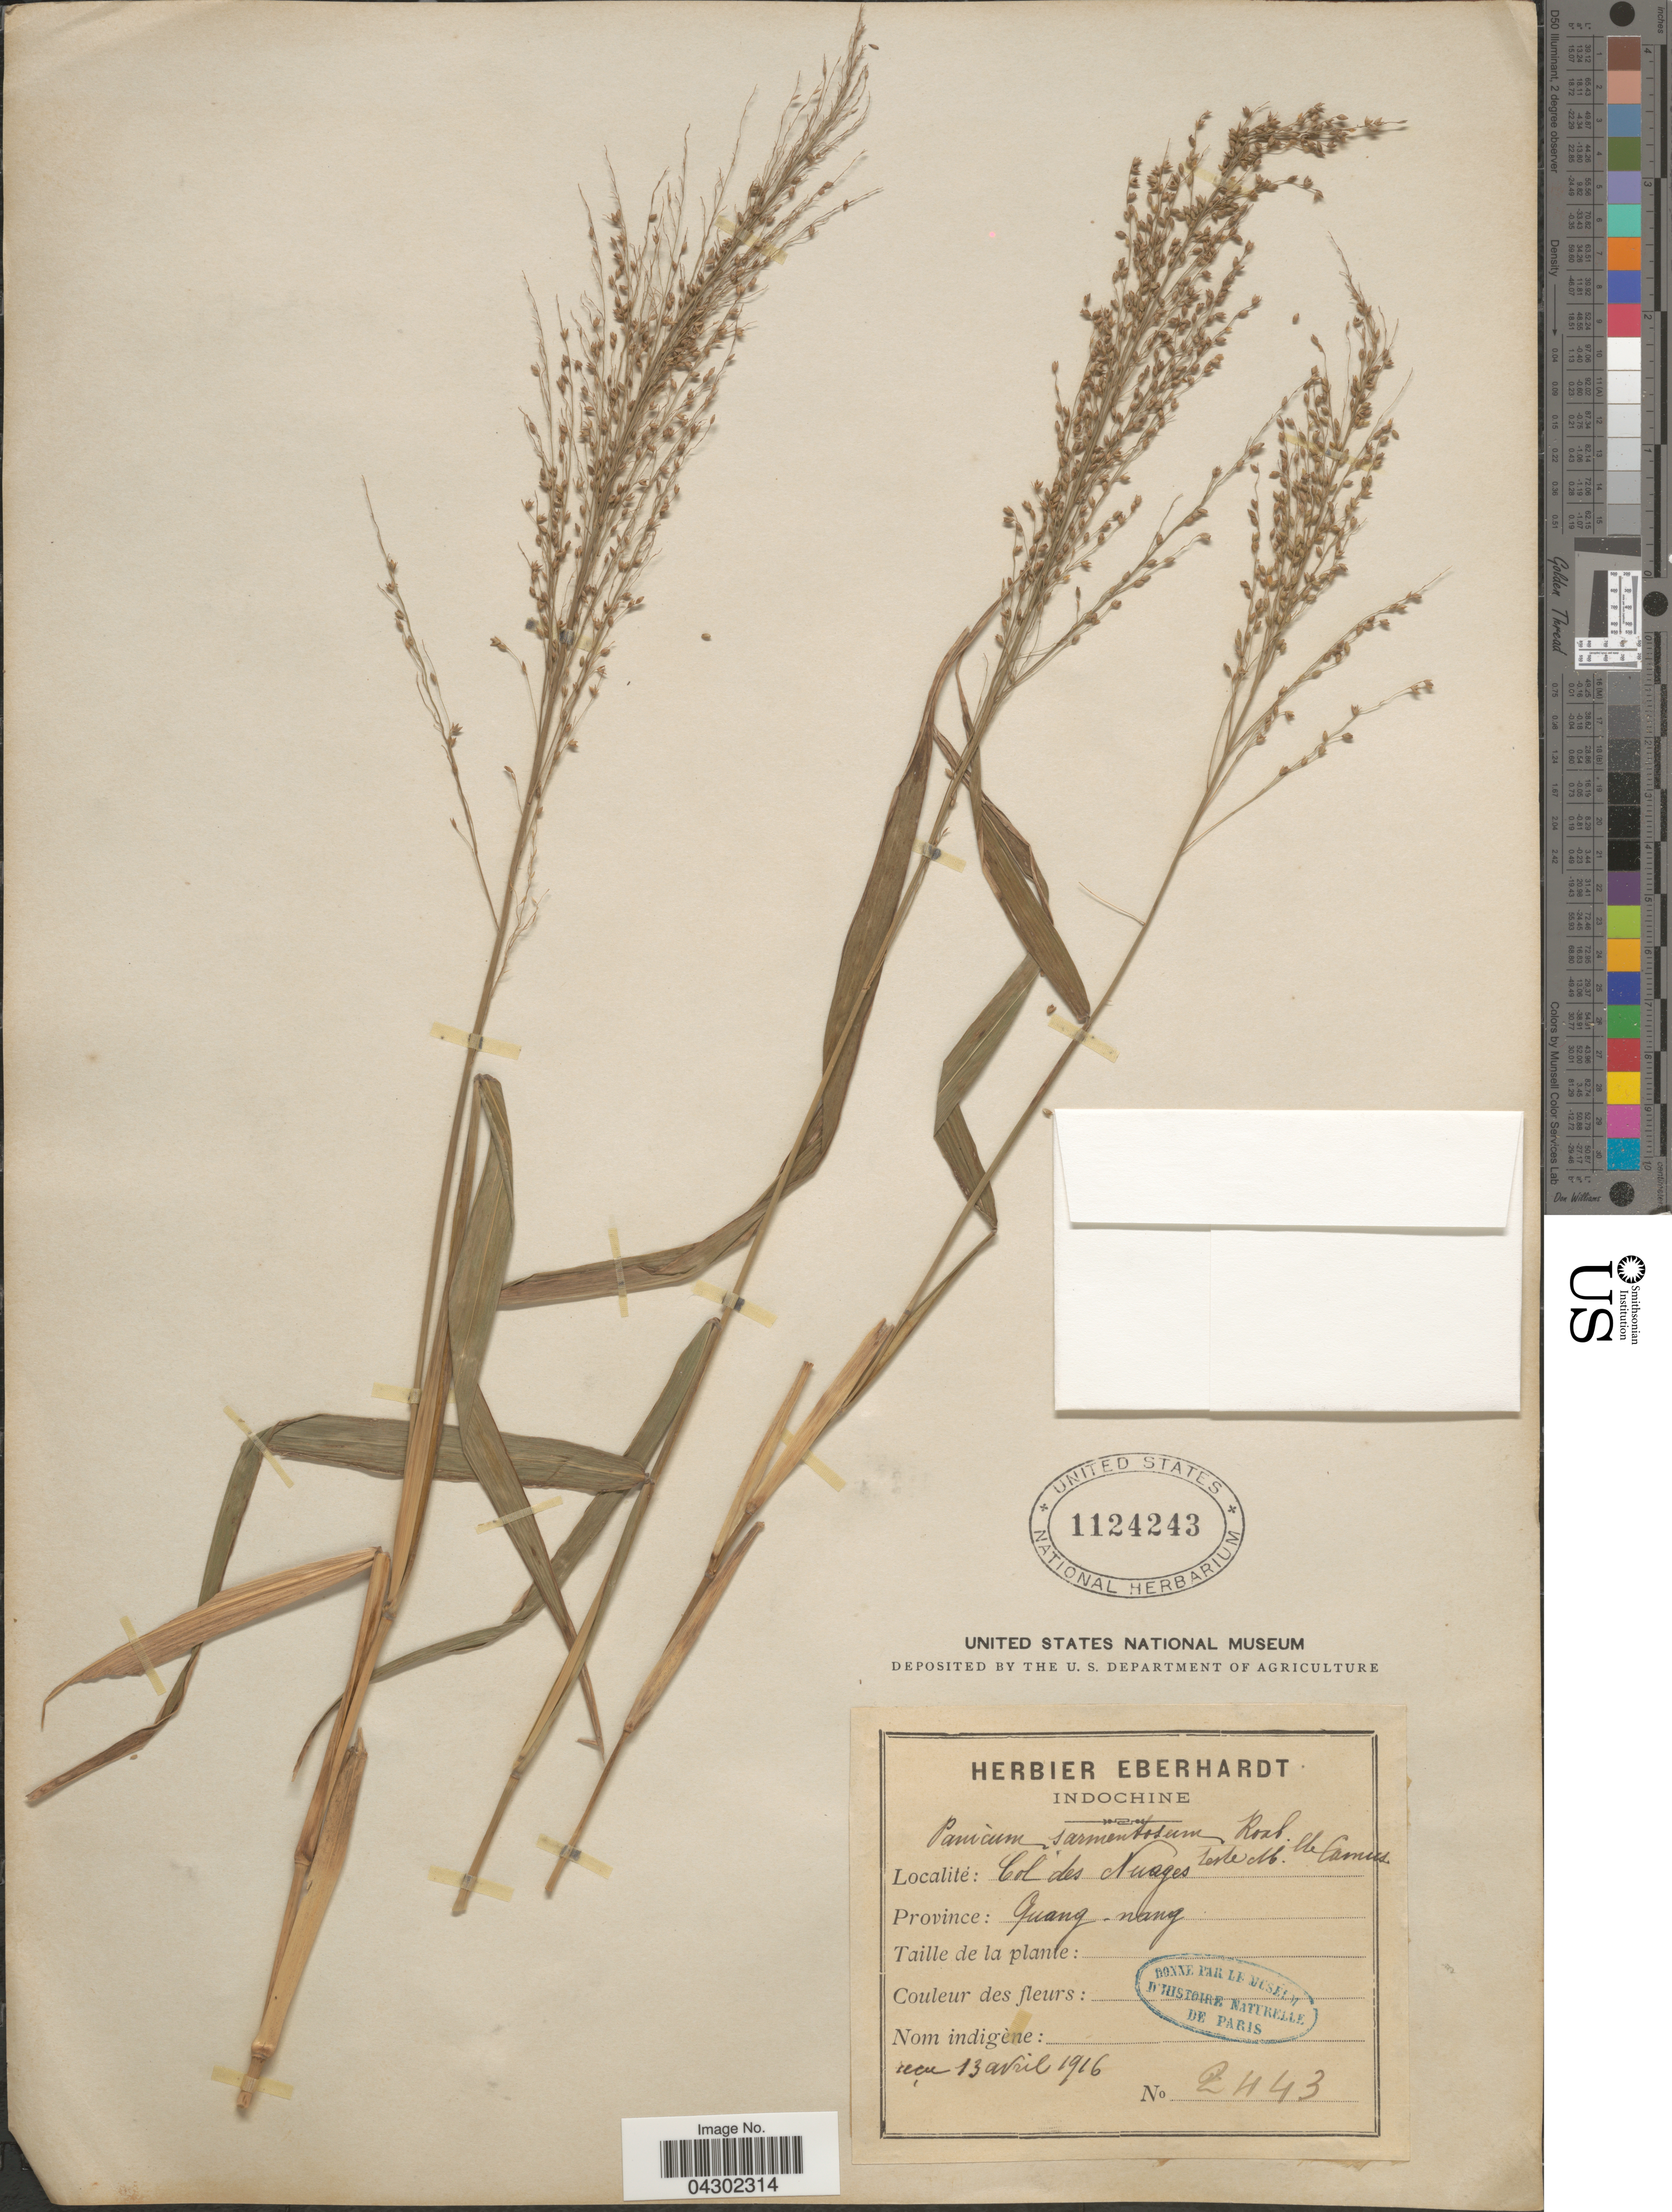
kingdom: Plantae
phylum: Tracheophyta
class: Liliopsida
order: Poales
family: Poaceae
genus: Panicum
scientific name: Panicum sarmentosum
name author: Roxb.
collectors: ex herb. Eberhardt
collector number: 2443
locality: Des Nuages. Guang-nang.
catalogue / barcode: US 1124243